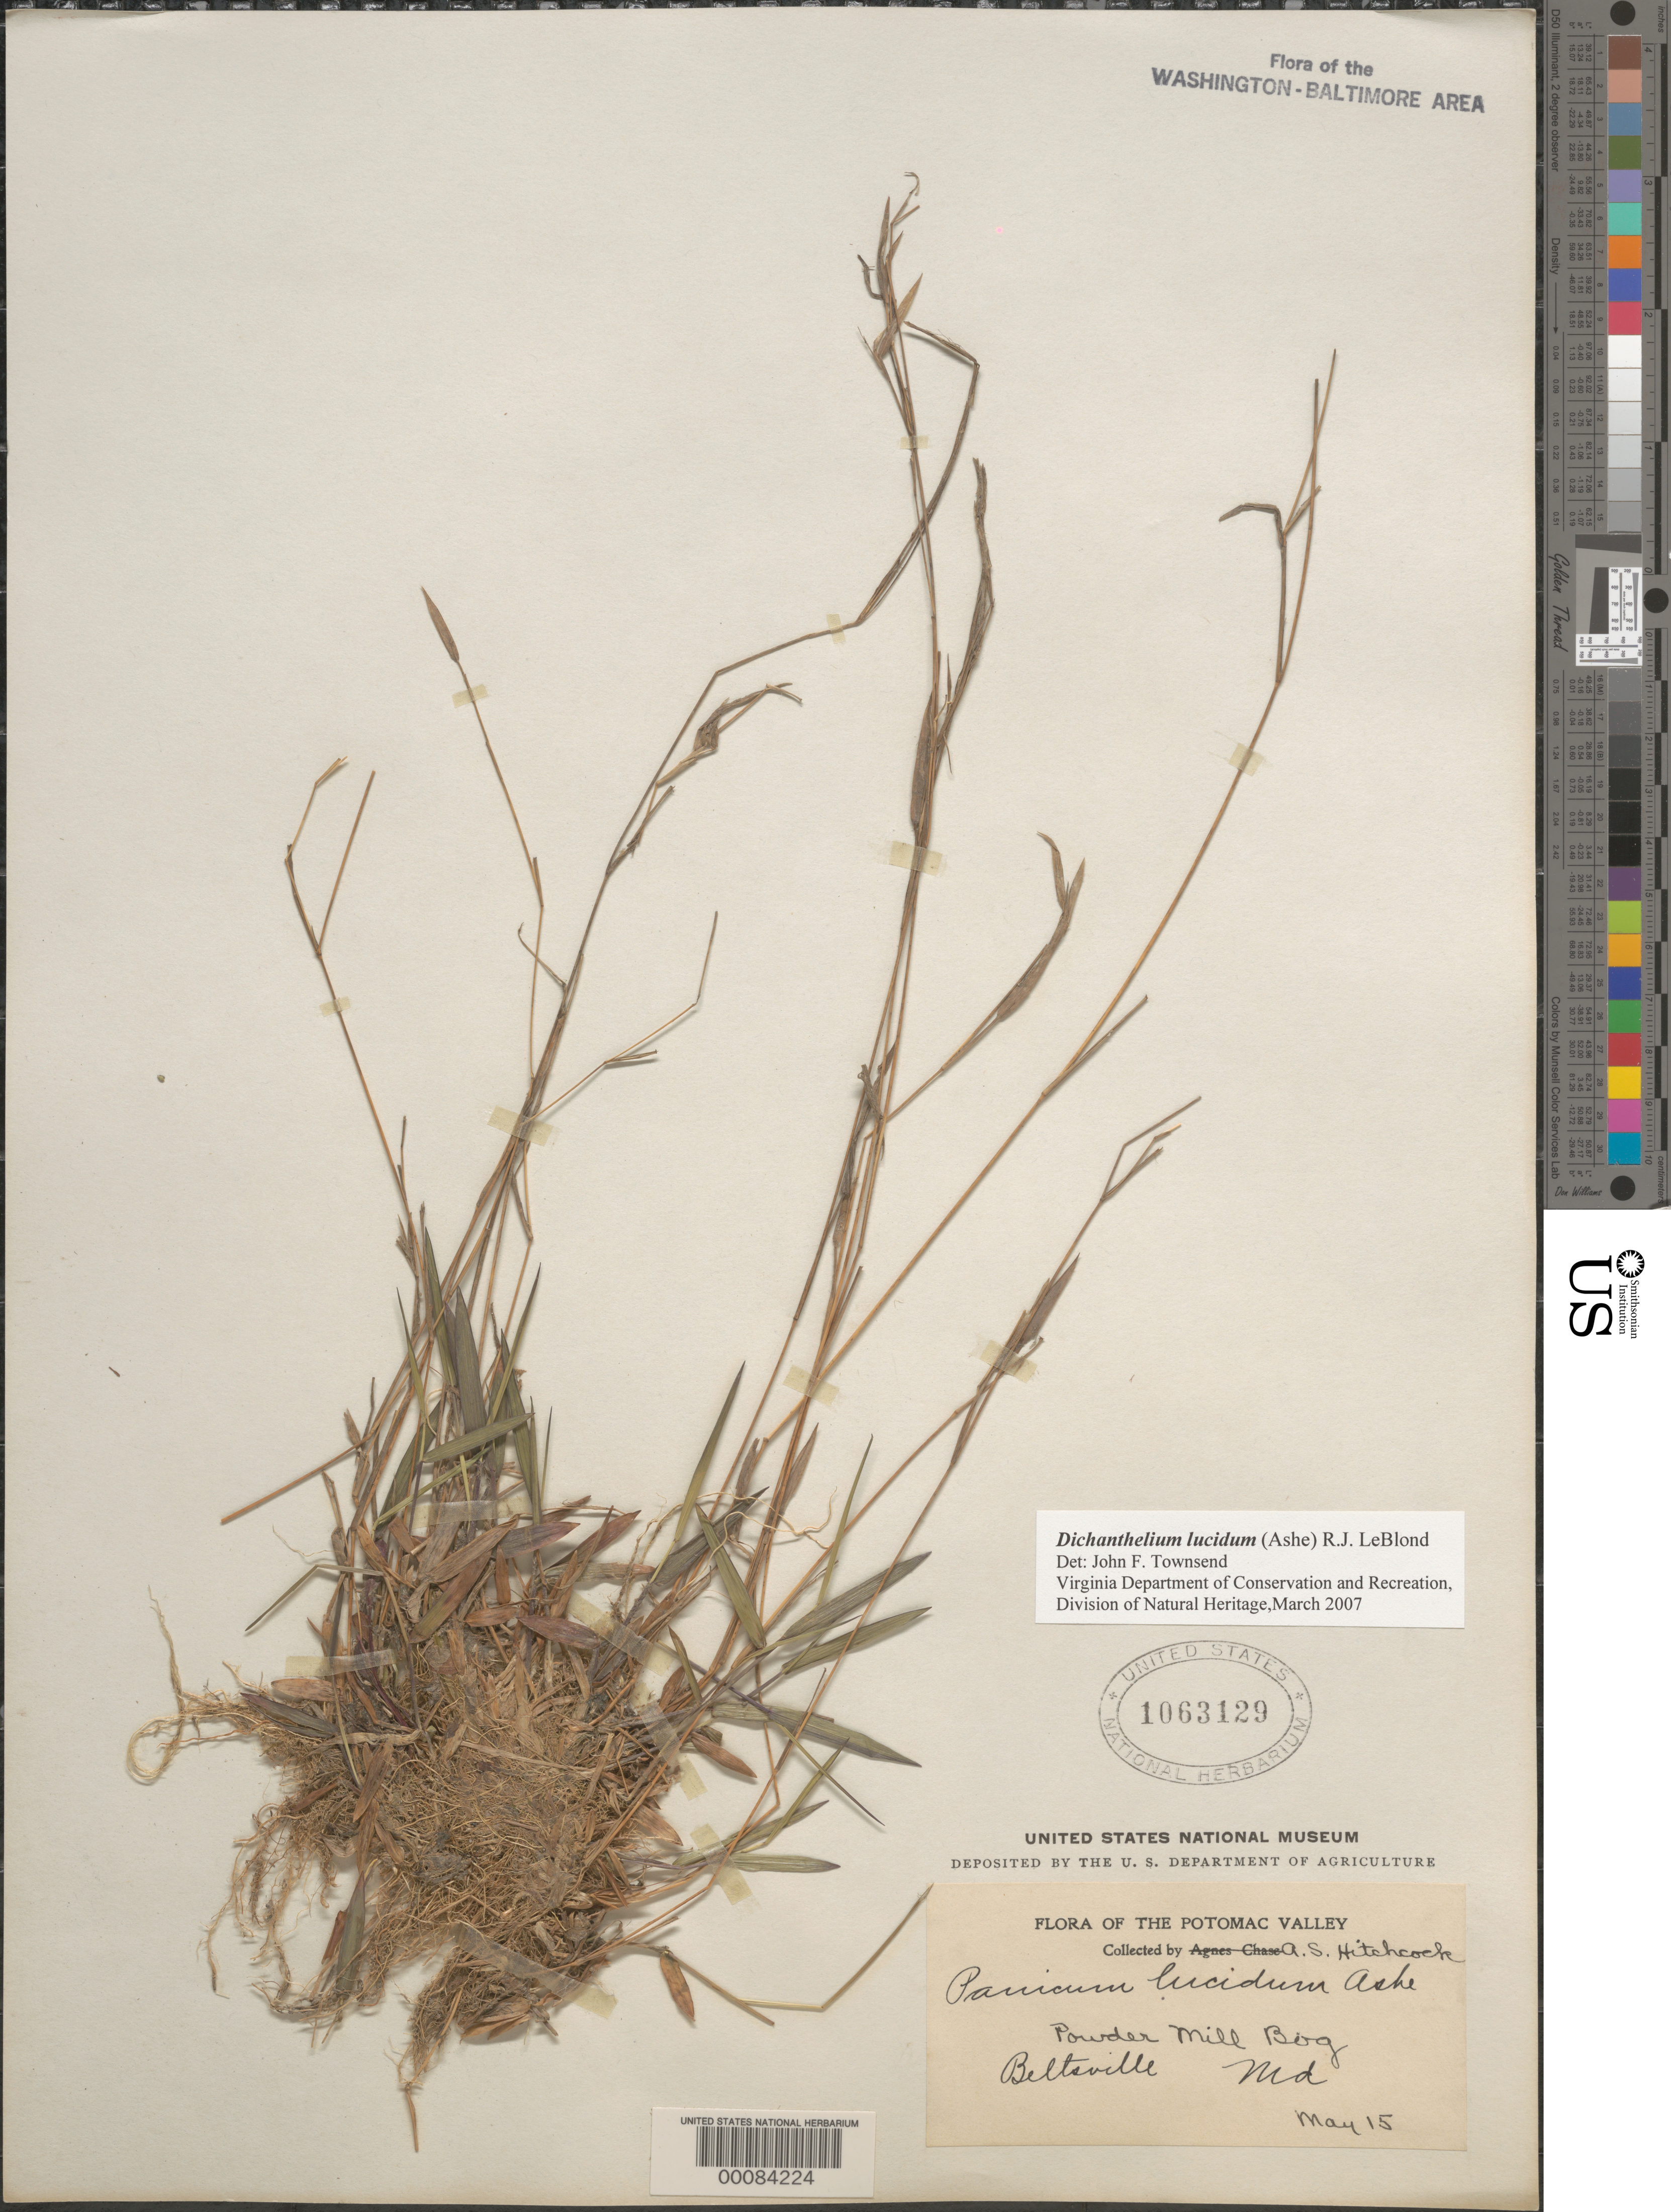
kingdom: Plantae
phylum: Tracheophyta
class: Liliopsida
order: Poales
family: Poaceae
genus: Dichanthelium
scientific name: Dichanthelium dichotomum var. dichotomum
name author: (L.) Gould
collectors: A. S. Hitchcock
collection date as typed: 15 May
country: United States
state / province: Maryland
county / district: Prince George's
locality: Beltsville, Powder Mill Bog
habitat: Near bog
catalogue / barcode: US 1063129